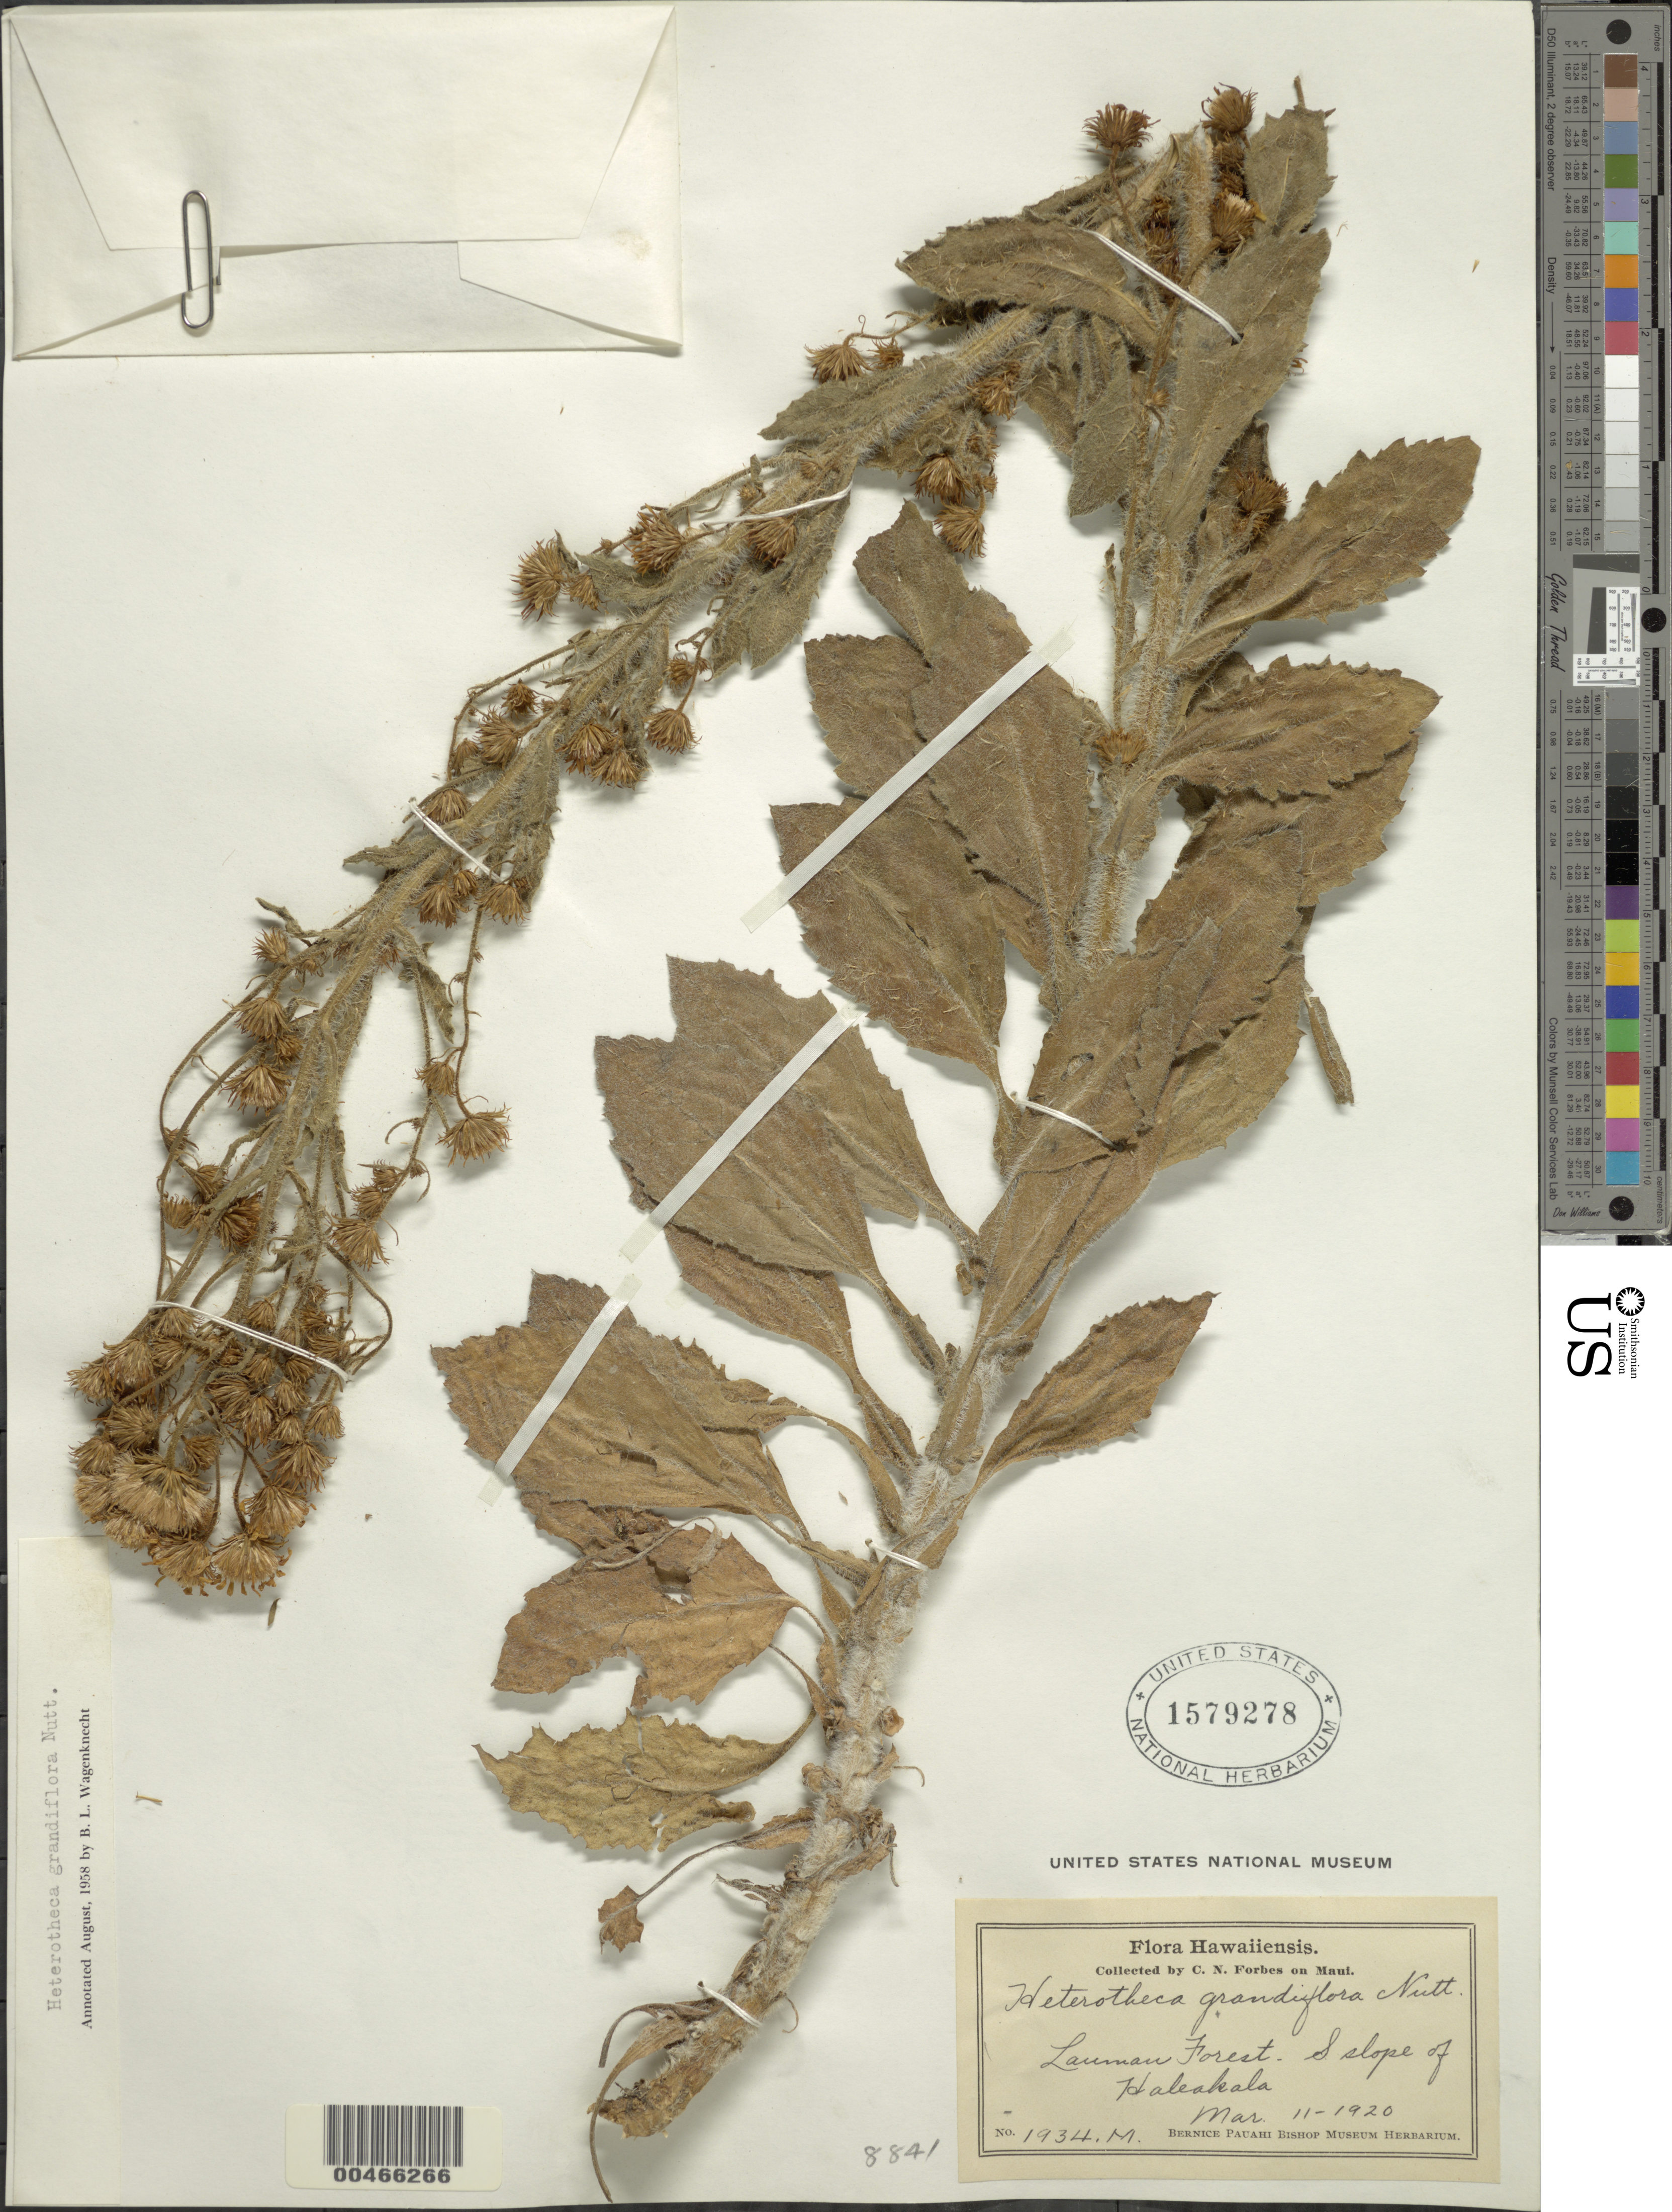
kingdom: Plantae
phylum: Tracheophyta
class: Magnoliopsida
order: Asterales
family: Asteraceae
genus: Heterotheca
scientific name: Heterotheca grandiflora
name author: Nutt.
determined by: Wagenknecht, B. L.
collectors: C. N. Forbes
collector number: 1934.M.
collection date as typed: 11 Mar 1920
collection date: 1920-03-11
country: United States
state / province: Hawaii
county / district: Maui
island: Maui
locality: Laumau Forest. S slope of Haleakala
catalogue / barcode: US 1579278